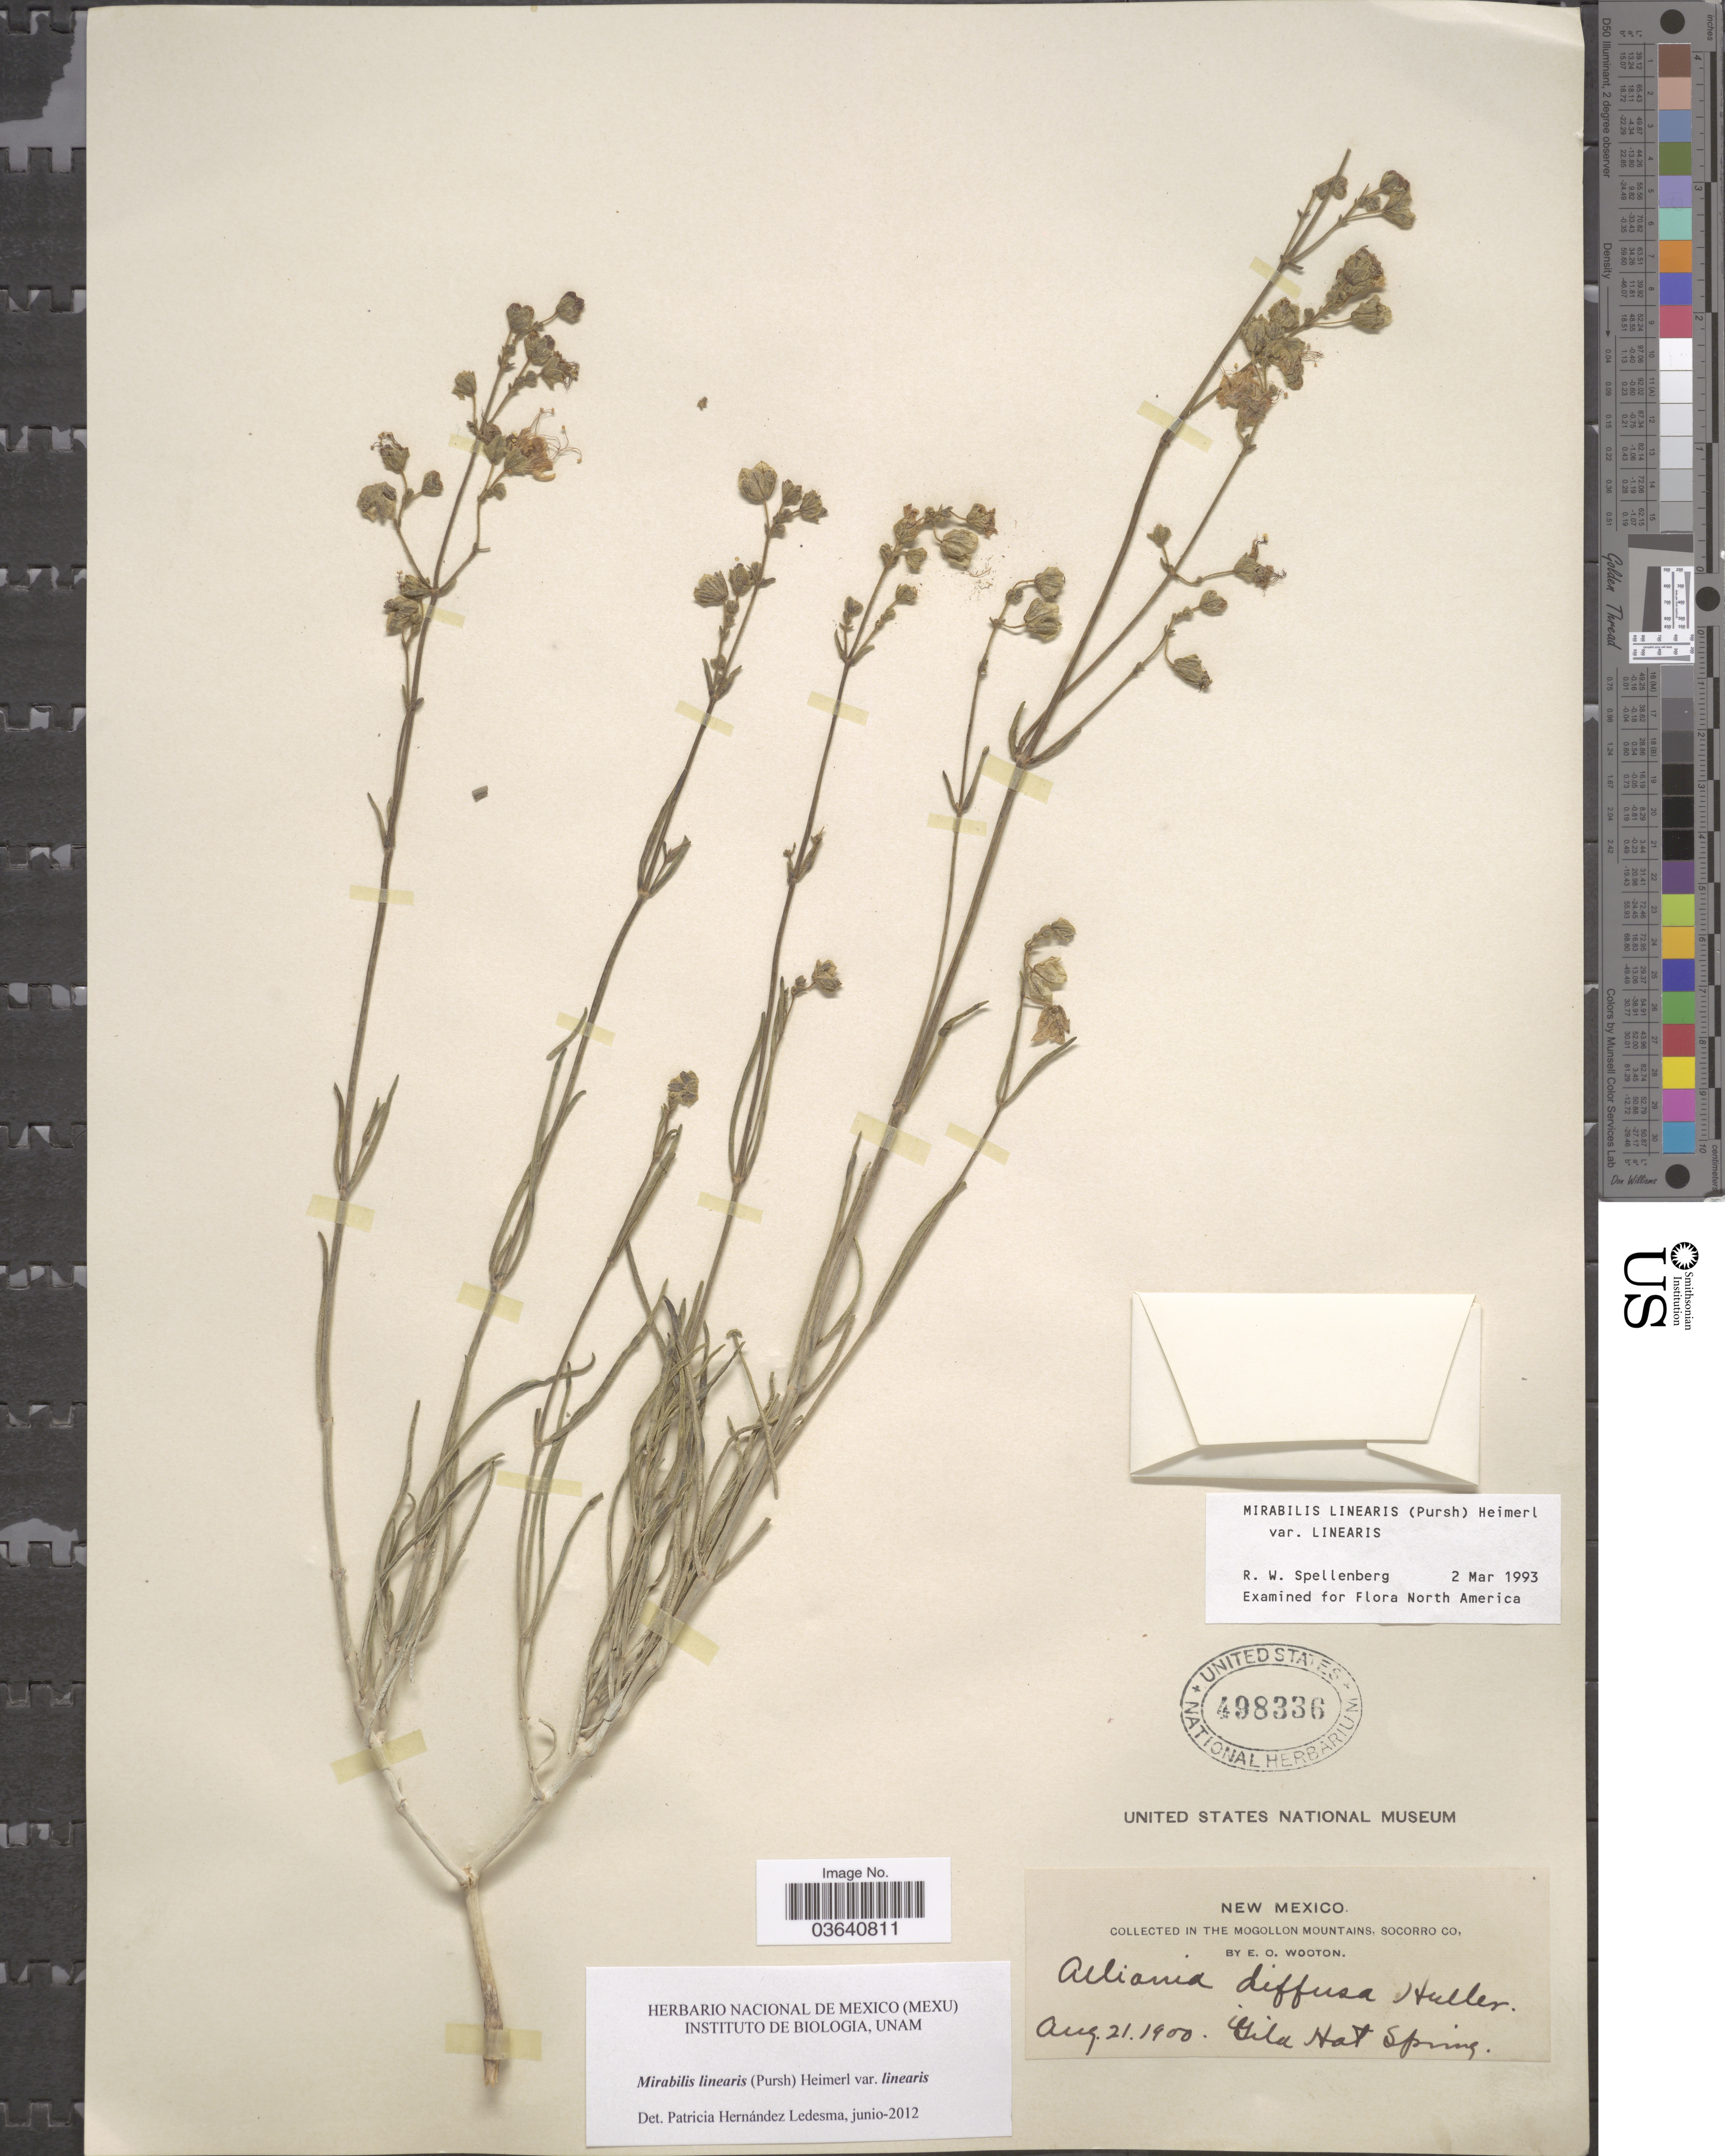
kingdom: Plantae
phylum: Tracheophyta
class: Magnoliopsida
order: Caryophyllales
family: Nyctaginaceae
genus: Mirabilis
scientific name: Mirabilis linearis var. linearis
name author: (Pursh) Heimerl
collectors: E. O. Wooton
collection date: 1900-08-21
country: United States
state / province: New Mexico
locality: In The Mogollon Mountains, Socorro Co. Gila Hat Spring.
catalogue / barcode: US 498336